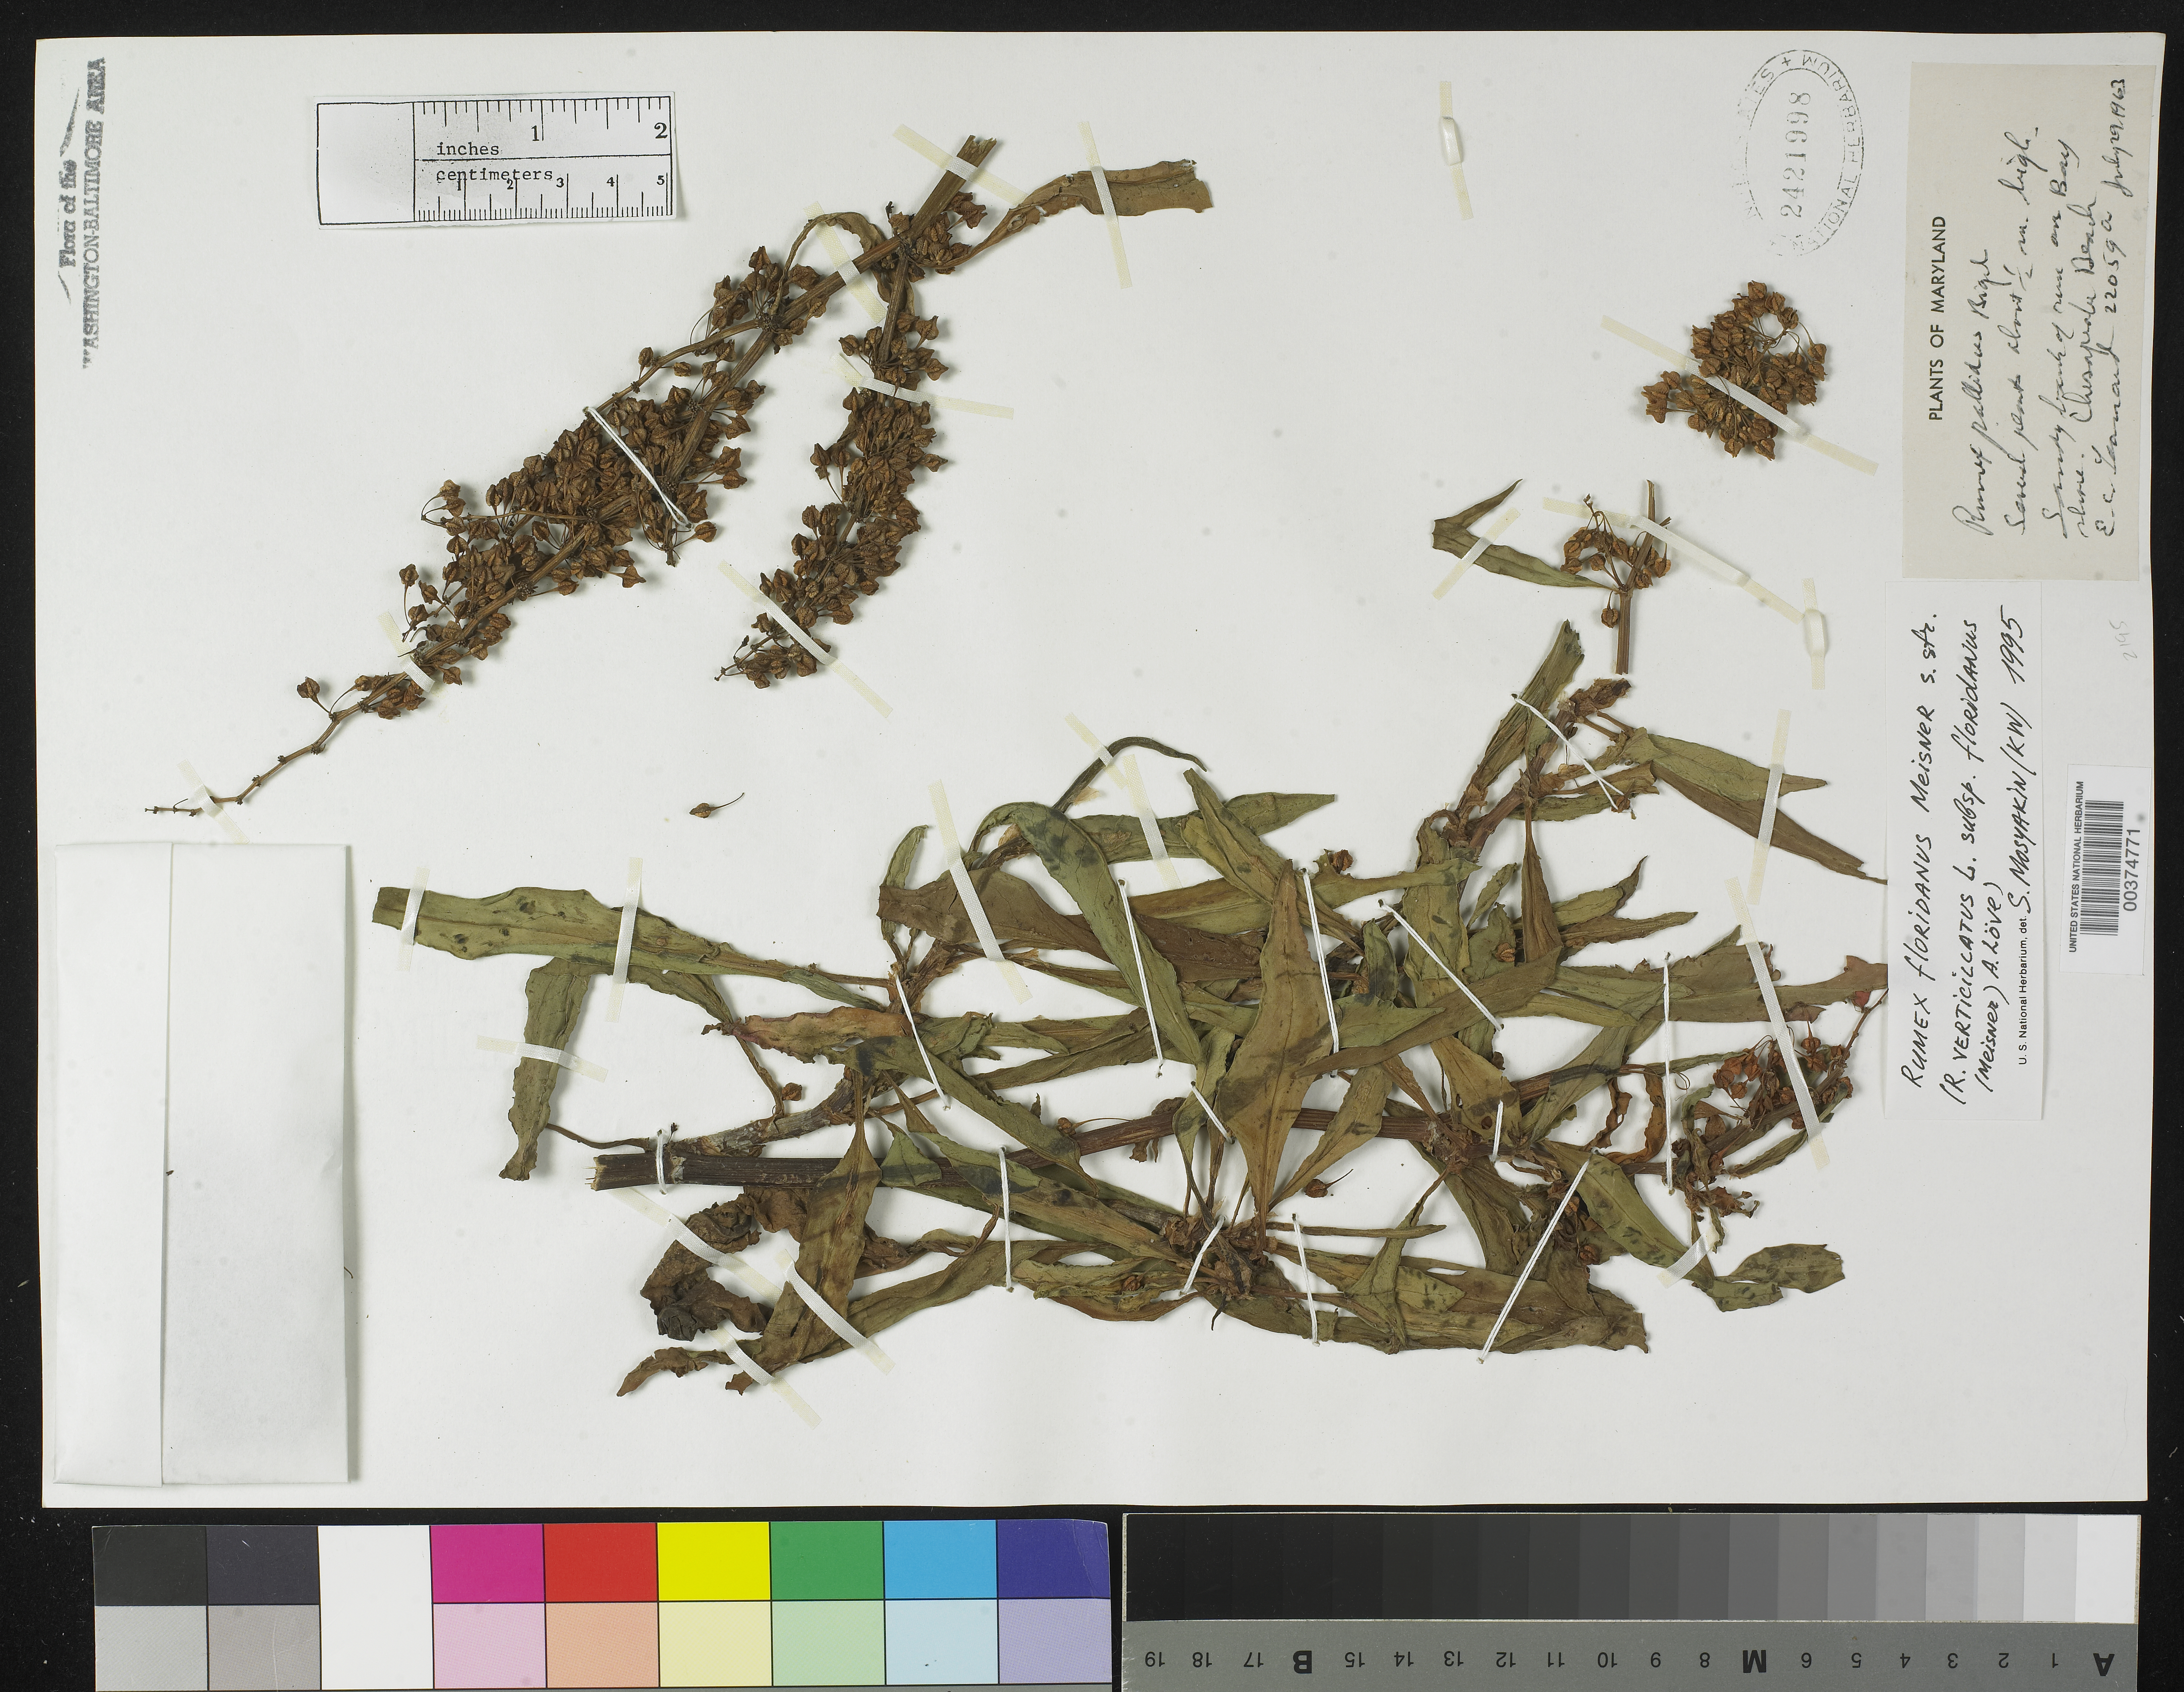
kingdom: Plantae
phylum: Tracheophyta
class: Magnoliopsida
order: Caryophyllales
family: Polygonaceae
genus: Rumex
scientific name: Rumex verticillatus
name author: L.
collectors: E. C. Leonard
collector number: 22059A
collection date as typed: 29 Jul 1963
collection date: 1963-07-29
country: United States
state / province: Maryland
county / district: Calvert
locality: Chesapeake Beach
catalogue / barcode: US 2421998